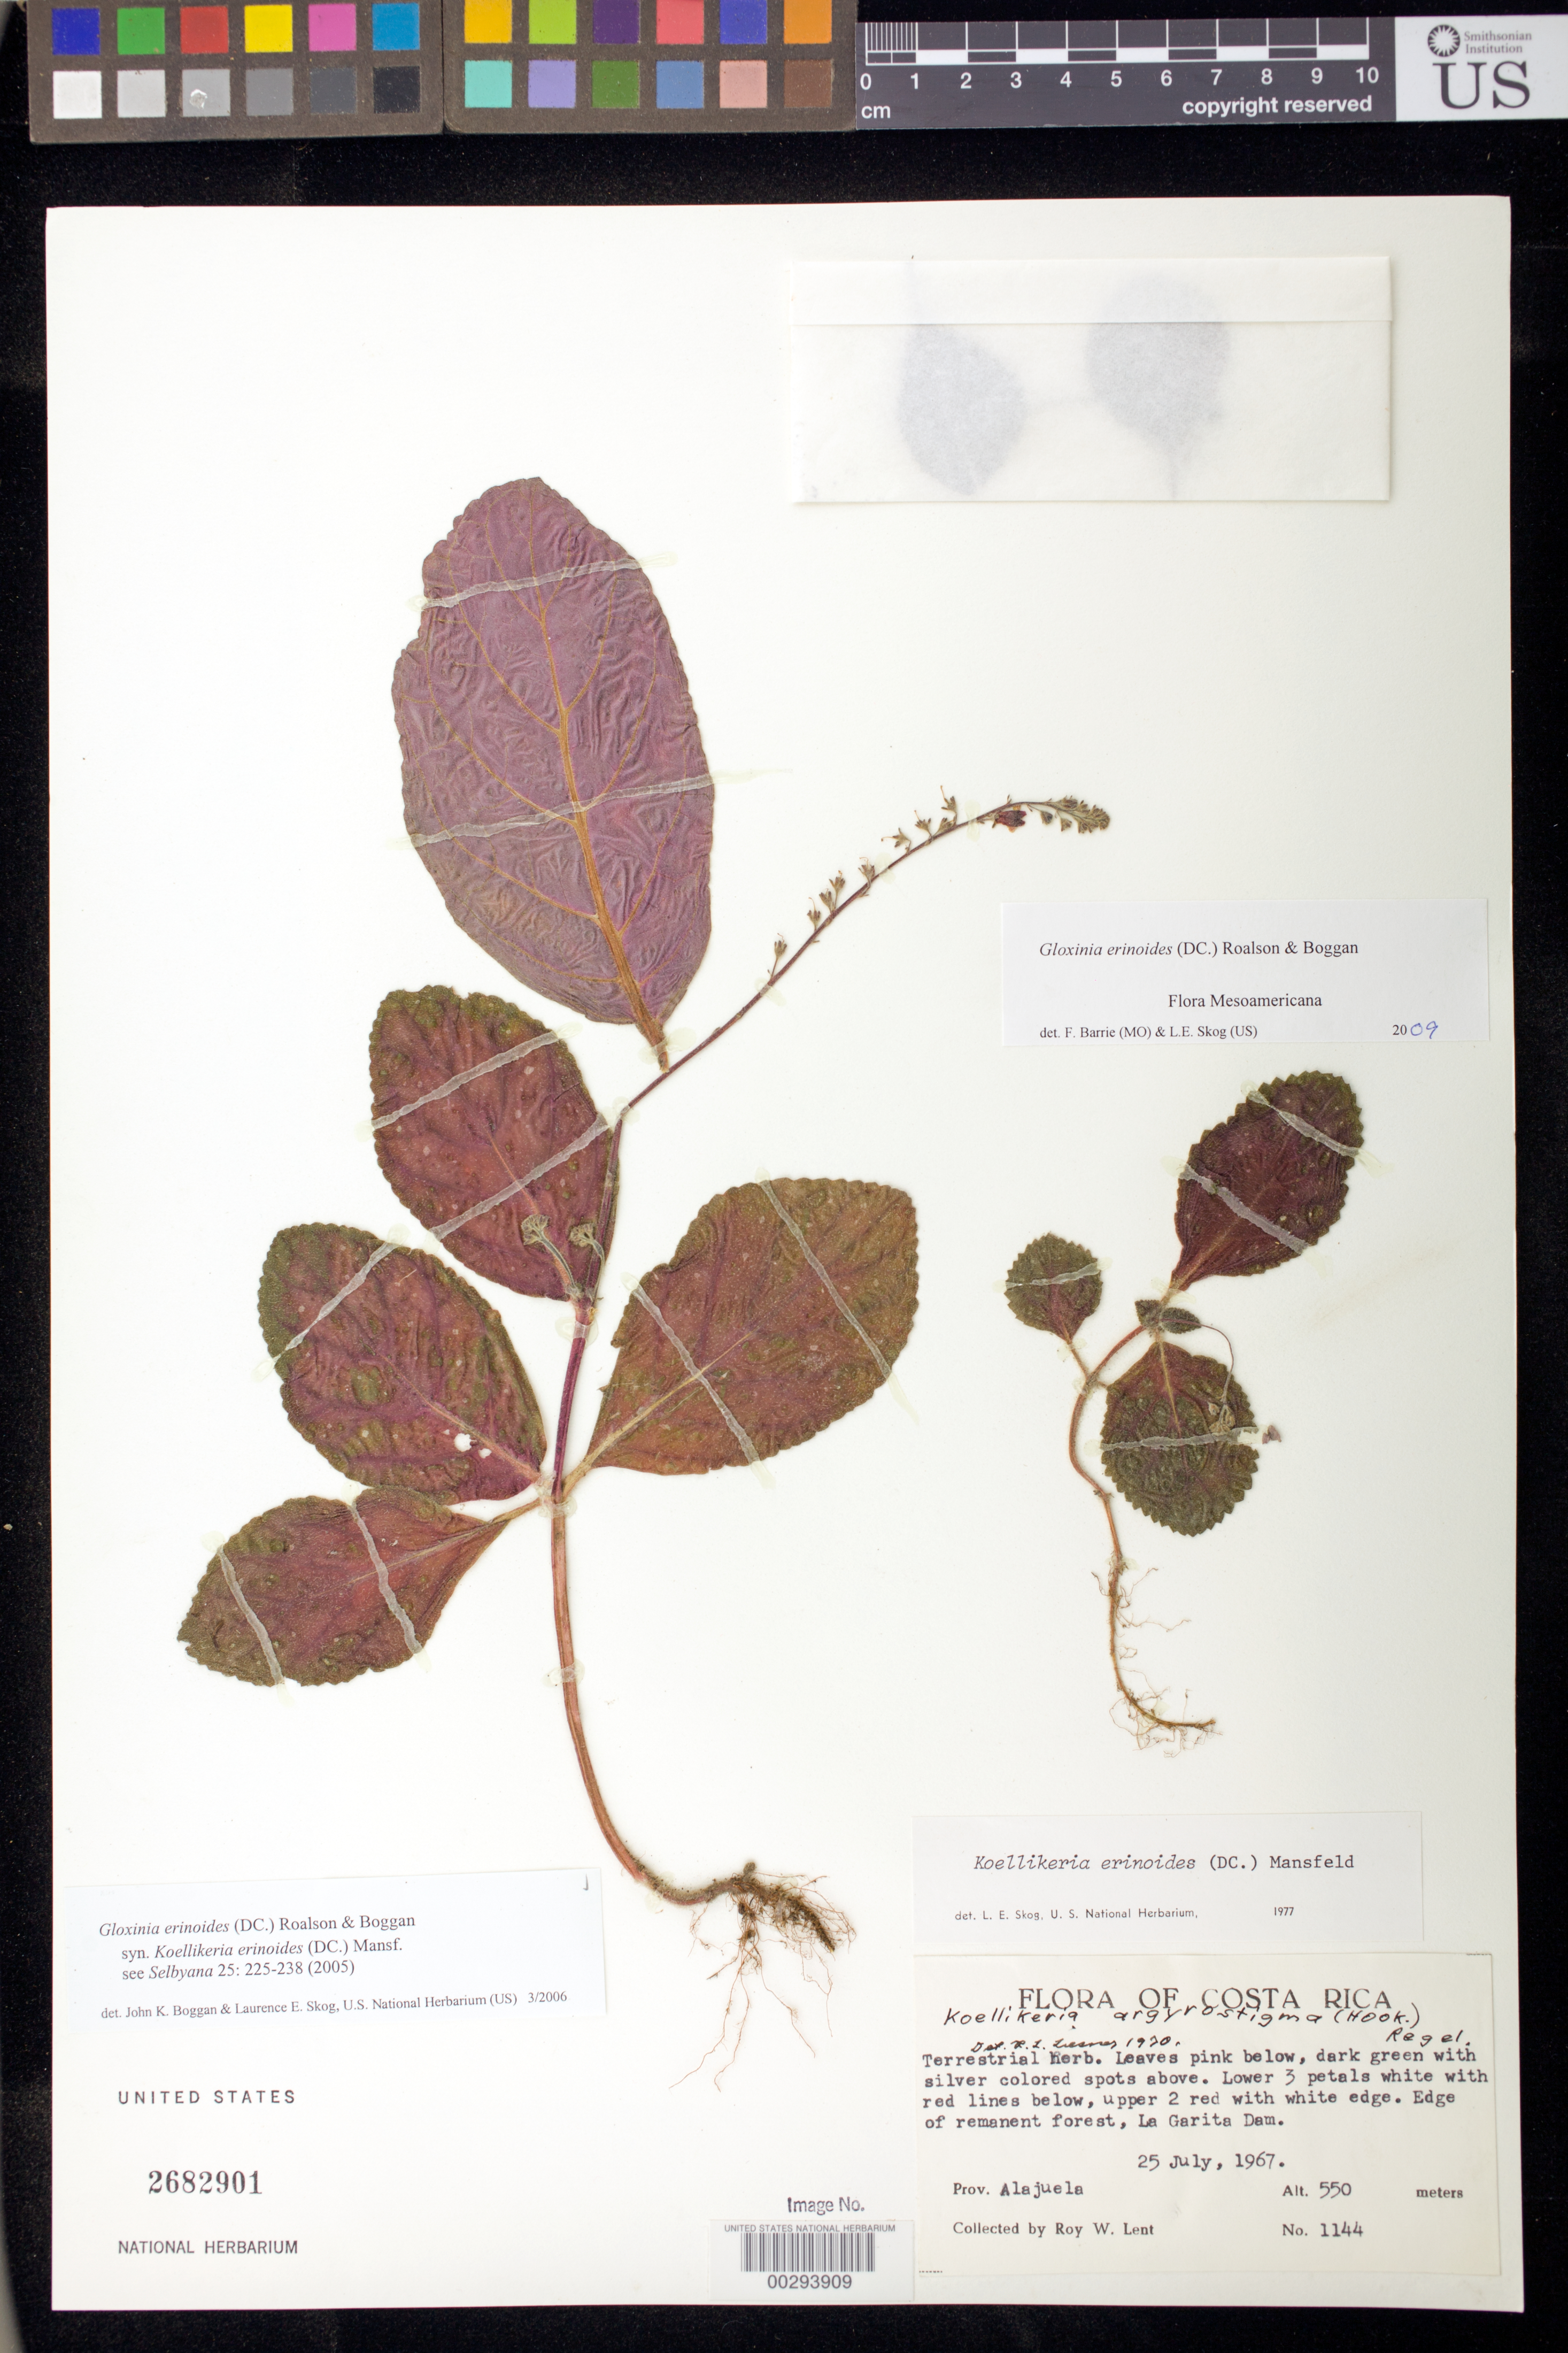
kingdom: Plantae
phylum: Tracheophyta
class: Magnoliopsida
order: Lamiales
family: Gesneriaceae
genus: Gloxinia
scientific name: Gloxinia erinoides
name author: (DC.) Roalson & Boggan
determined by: Boggan, J. K.; Skog, L. E.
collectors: R. W. Lent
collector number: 1144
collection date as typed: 25 Jul 1967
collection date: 1967-07-25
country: Costa Rica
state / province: Alajuela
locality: La Garita Dam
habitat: Edge of remnant forest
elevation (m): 550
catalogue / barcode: US 2682901